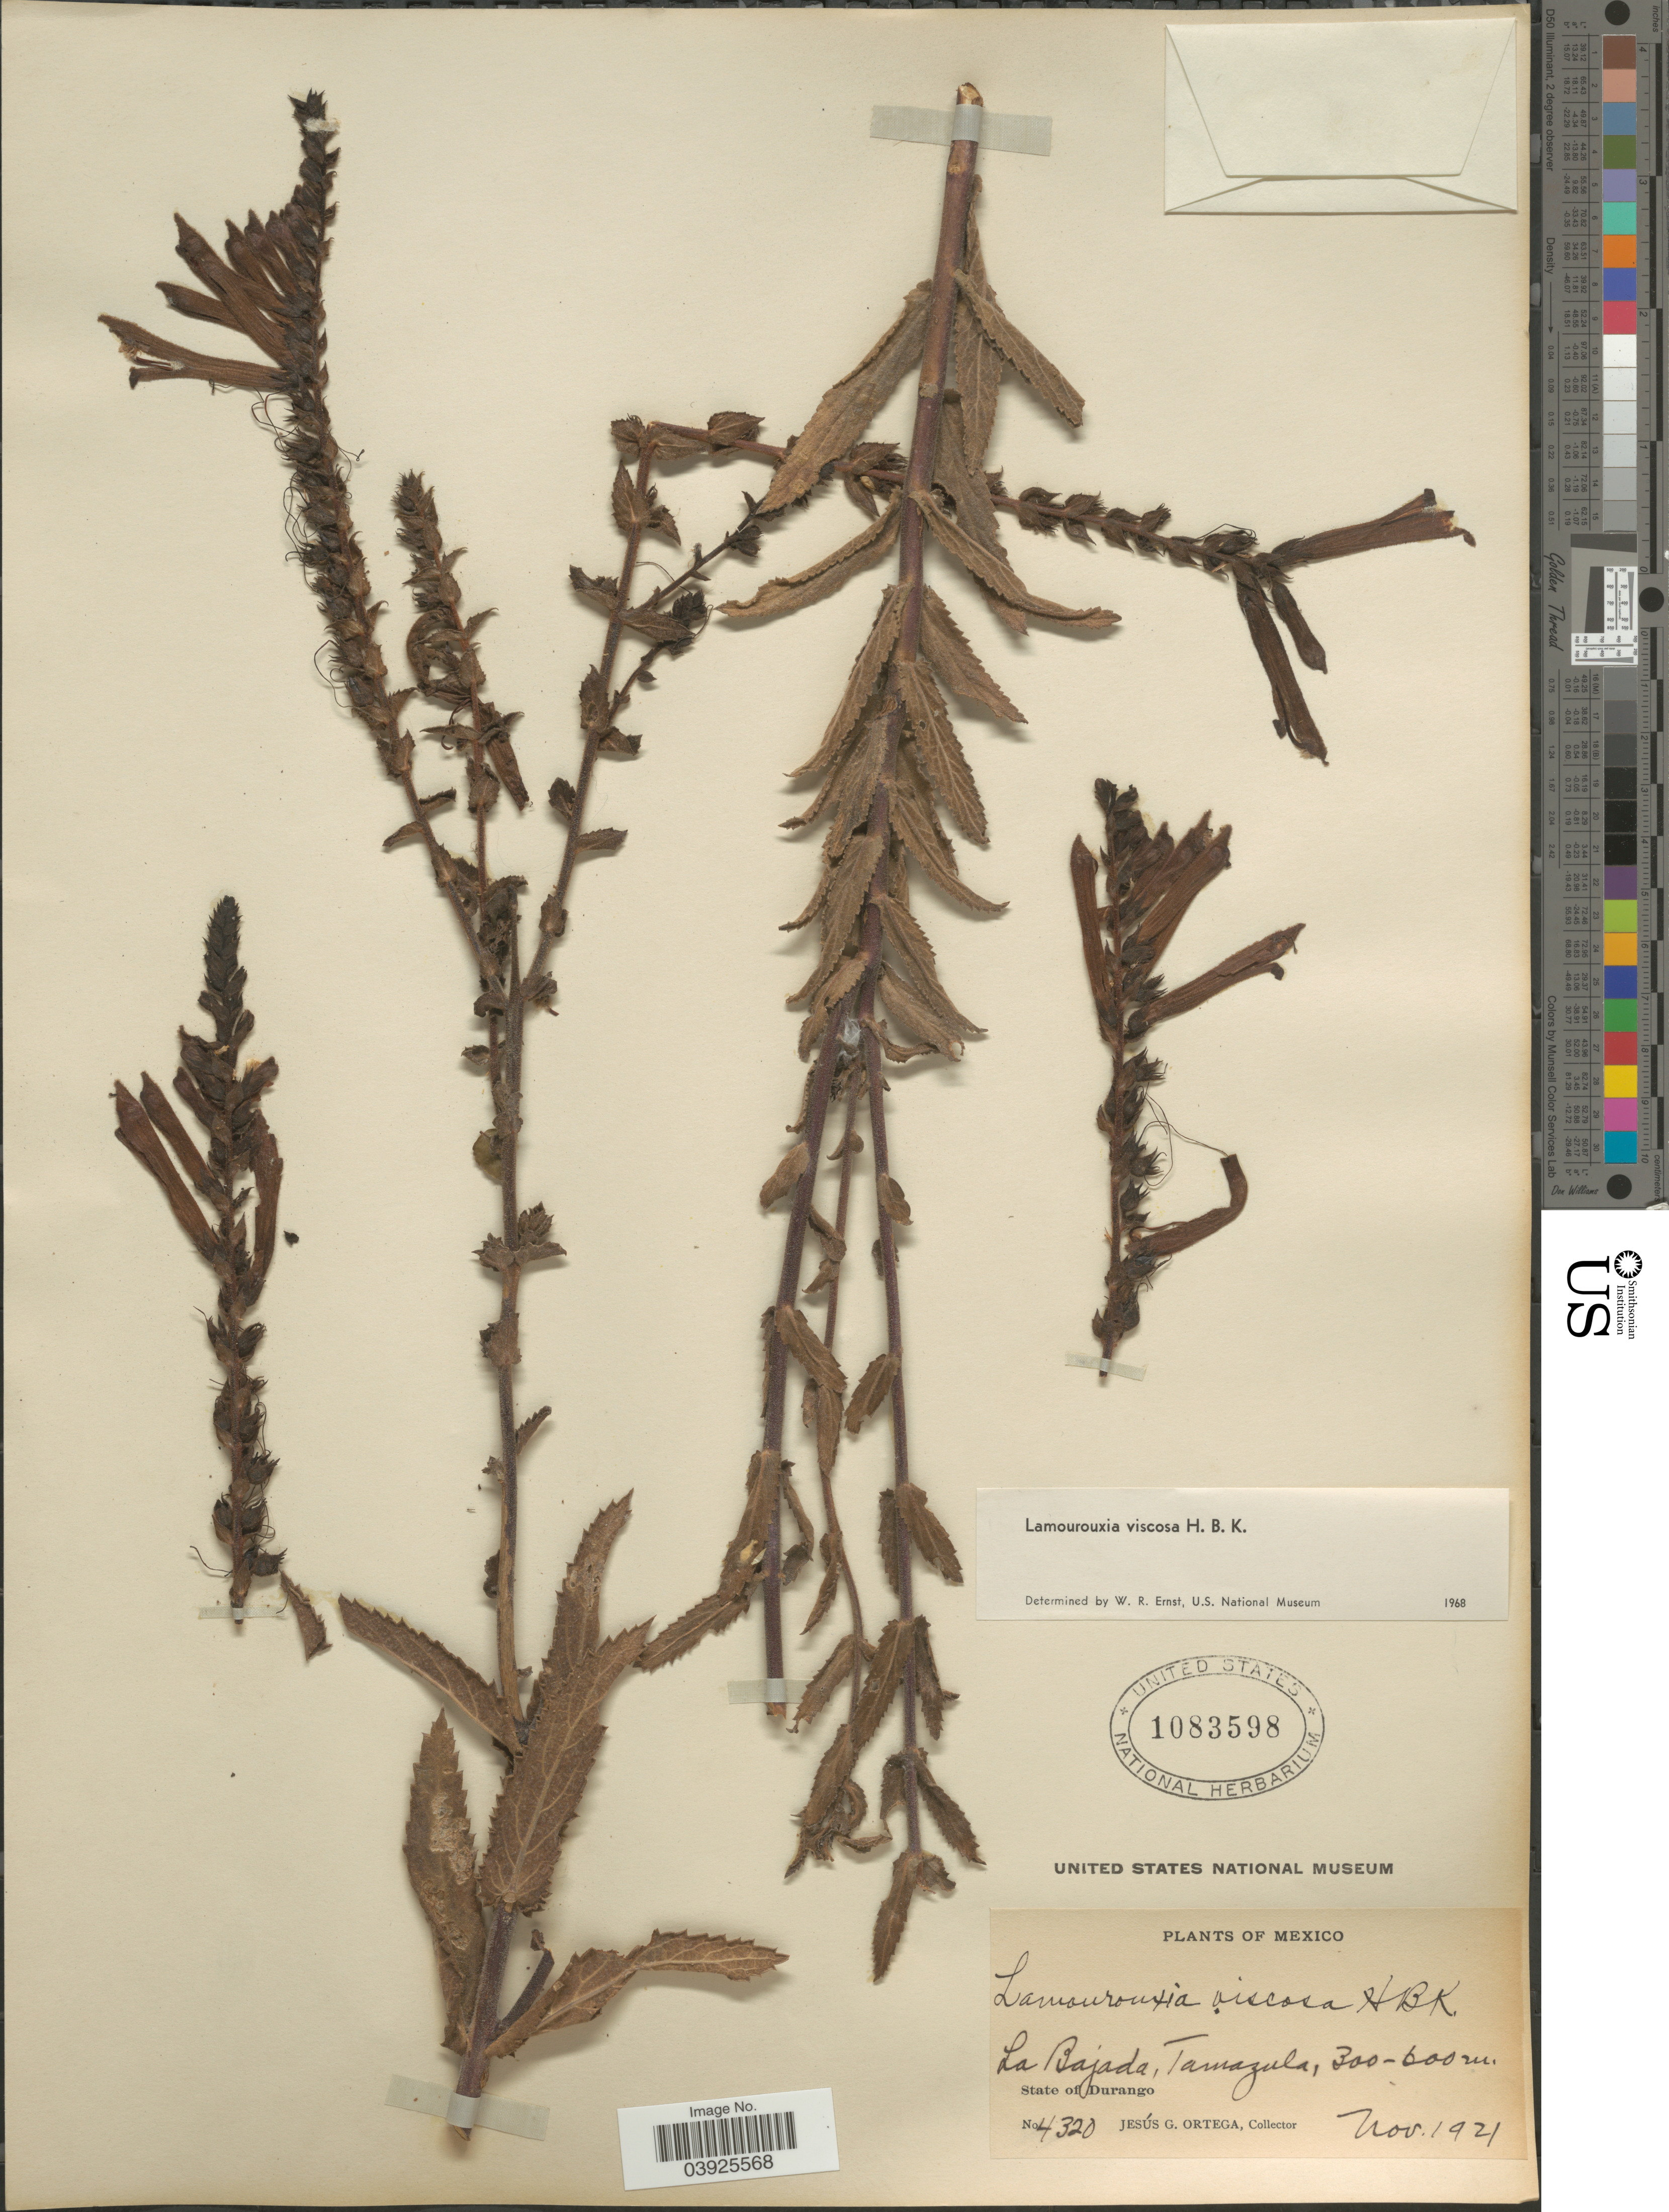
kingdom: Plantae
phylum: Tracheophyta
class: Magnoliopsida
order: Lamiales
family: Orobanchaceae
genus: Lamourouxia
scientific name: Lamourouxia viscosa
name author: Kunth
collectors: J. Ortega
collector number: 4320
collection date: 1921-11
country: Mexico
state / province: Durango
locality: La Bajada, Tamazula.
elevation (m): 300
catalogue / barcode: US 1083598